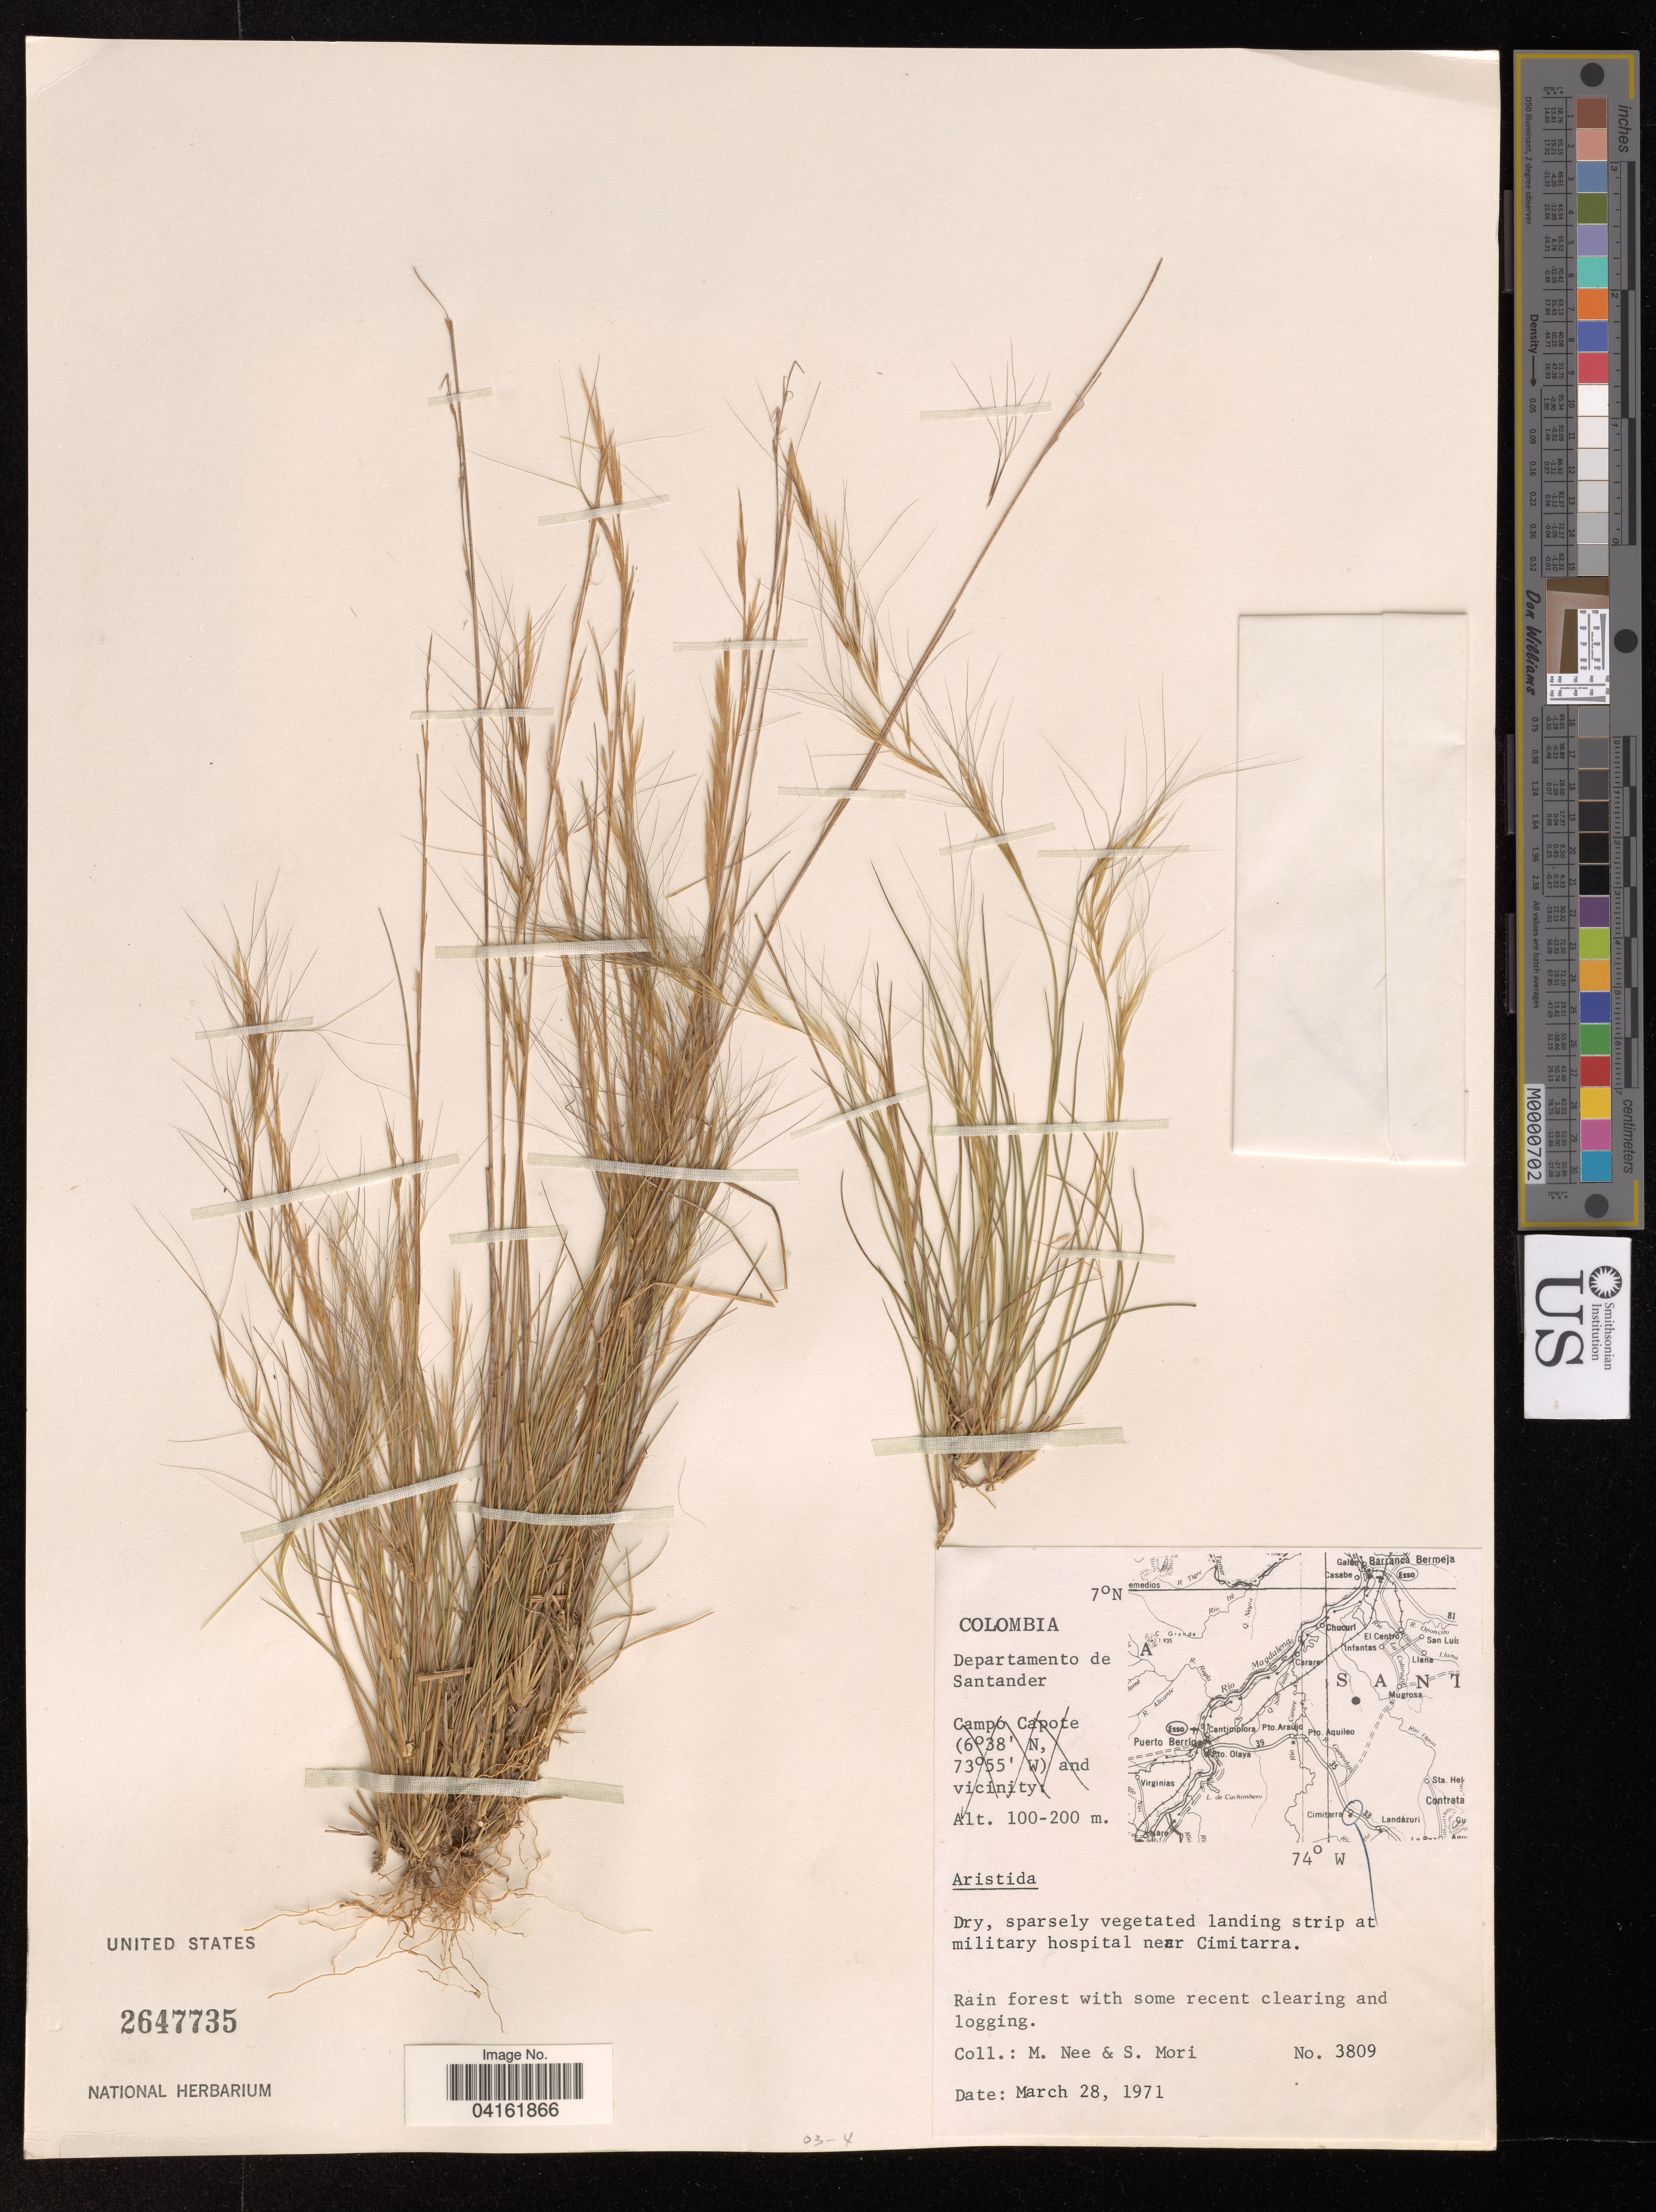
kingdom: Plantae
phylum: Tracheophyta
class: Liliopsida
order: Poales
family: Poaceae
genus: Aristida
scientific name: Aristida sp.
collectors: M. Nee & S. Mori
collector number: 3809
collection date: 1971-03-28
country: Colombia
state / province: Santander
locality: Dry, sparsely vegetated landing strip at military hospital near Cimitarra.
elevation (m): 100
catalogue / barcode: US 2647735